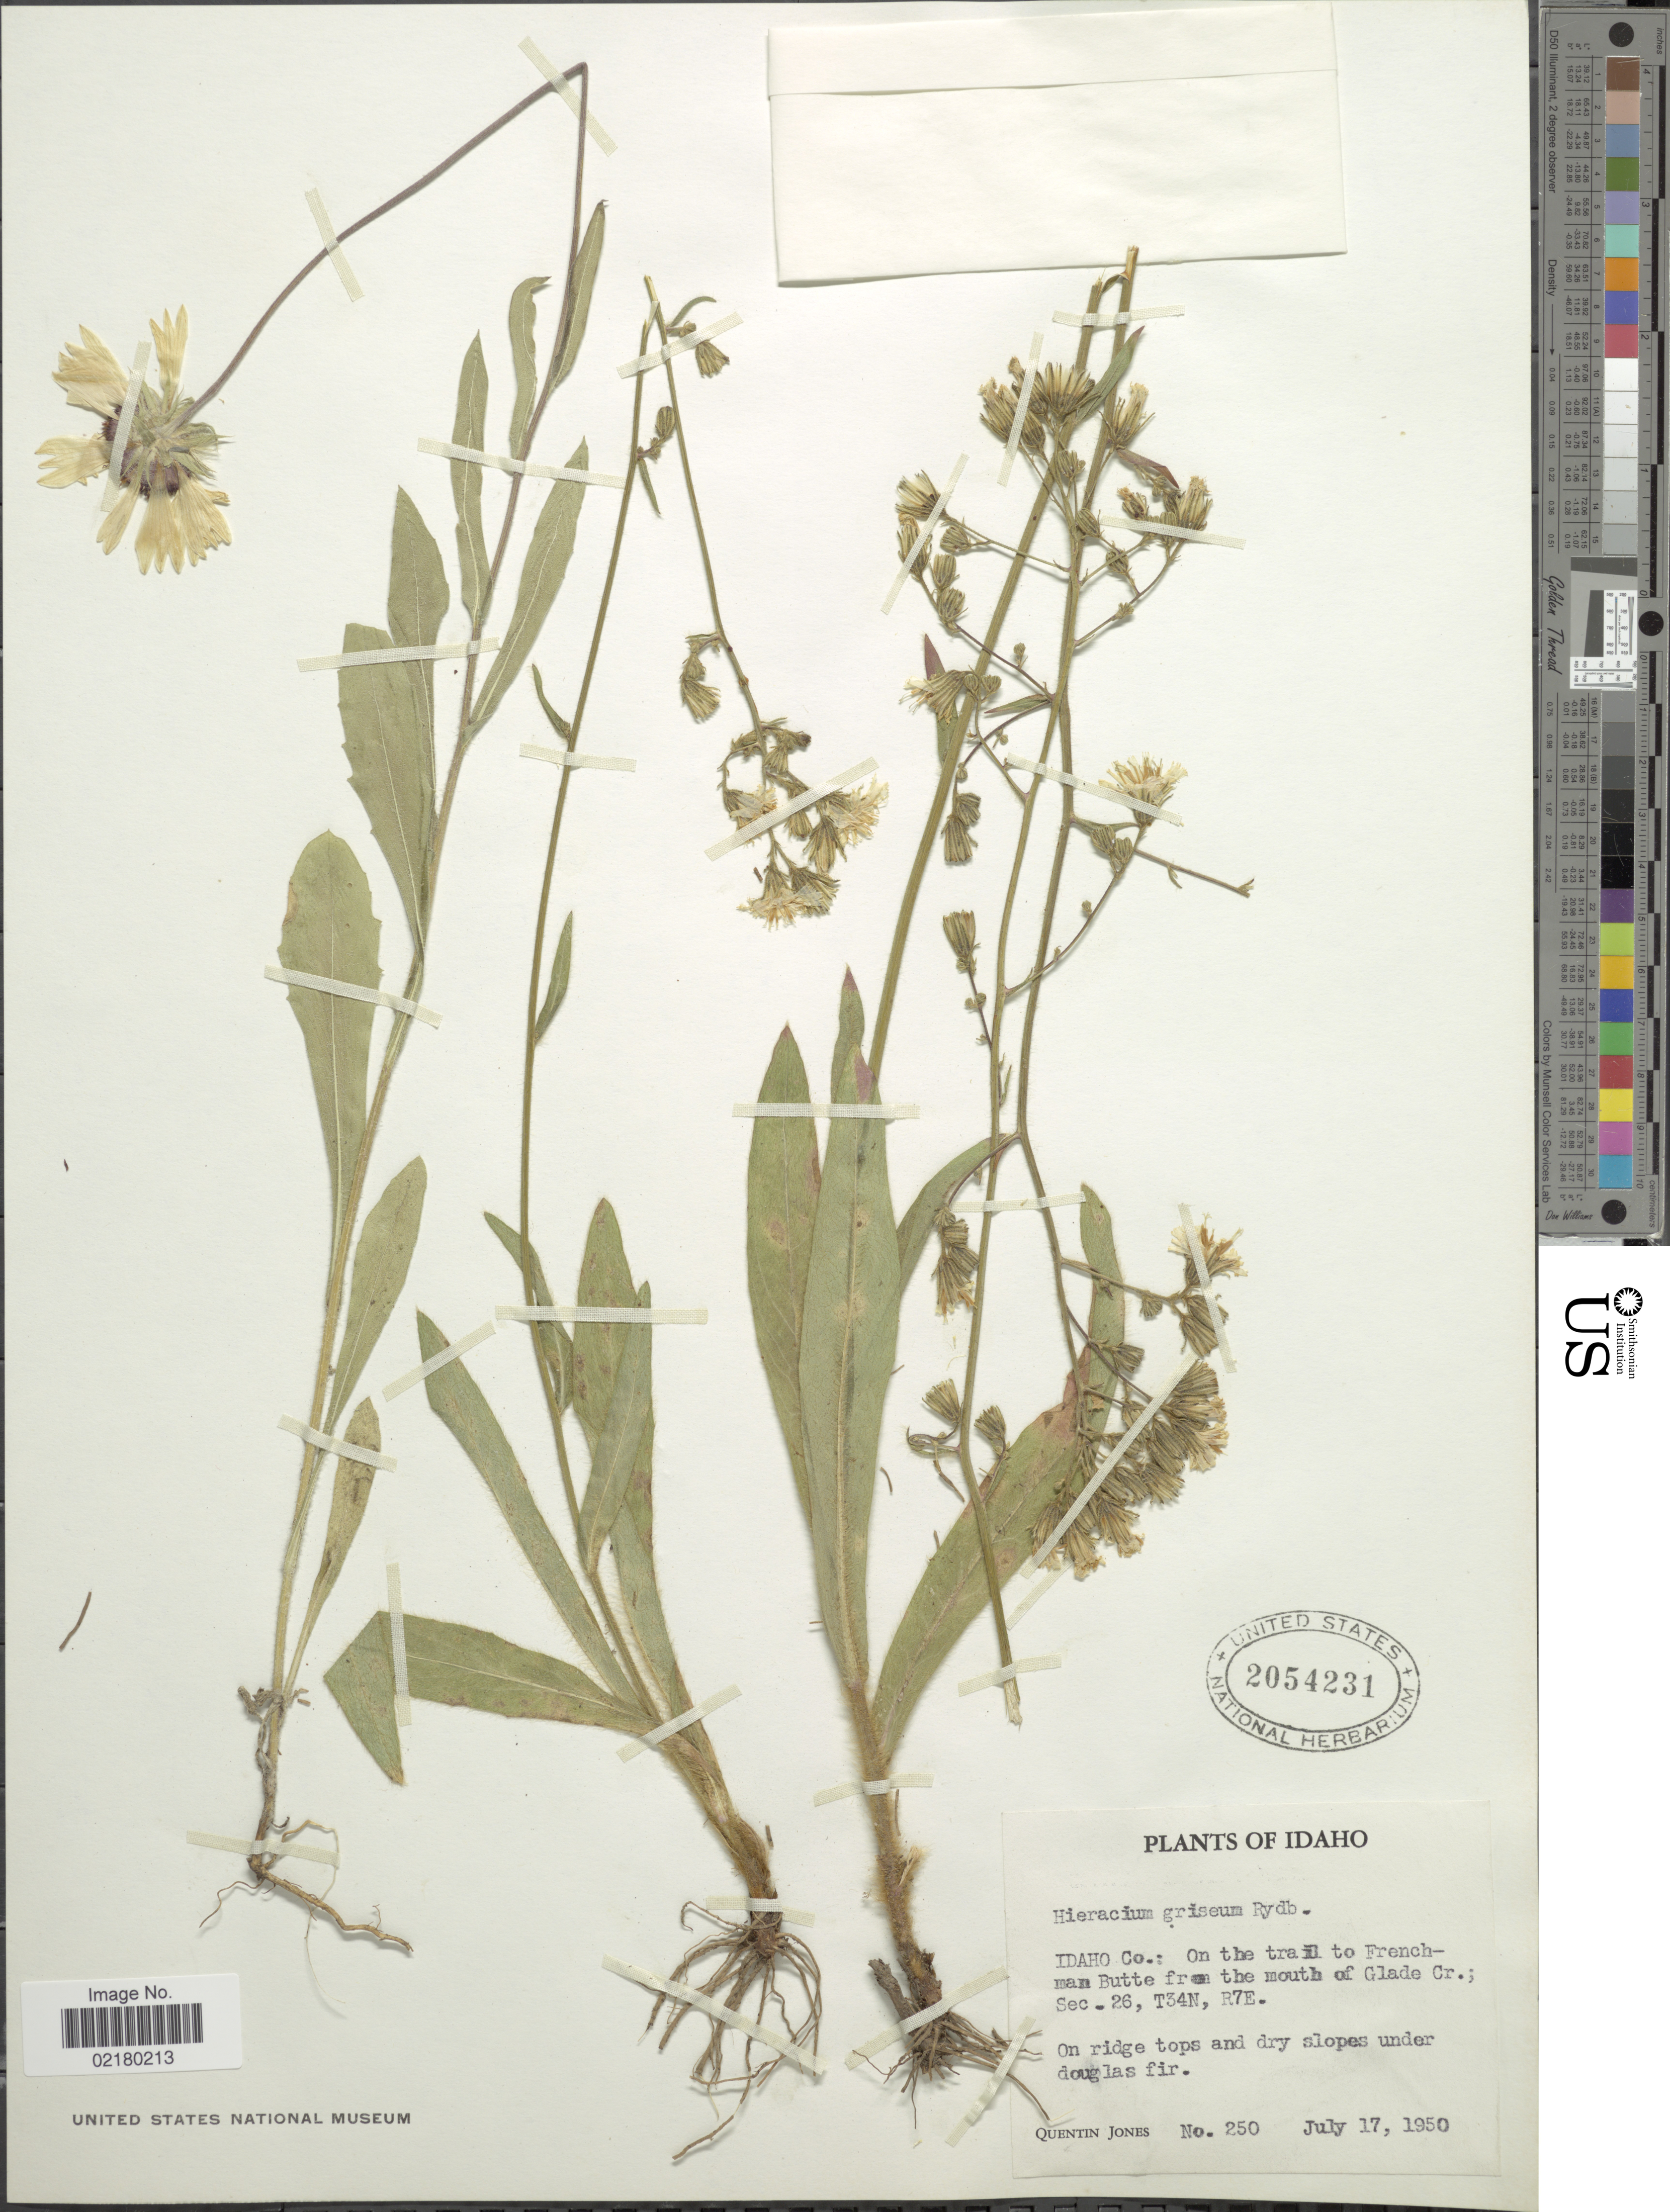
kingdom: Plantae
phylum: Tracheophyta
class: Magnoliopsida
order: Asterales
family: Asteraceae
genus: Hieracium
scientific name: Hieracium griseum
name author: Rydb.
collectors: Q. Jones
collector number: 250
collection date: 1950-07-17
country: United States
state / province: Idaho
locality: On the trail to Frenchman Butte from the mouth of Glade Cr.; Sec _ 26, T34N, R7E, On ridge tops and dry slopes under douglas fir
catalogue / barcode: US 2054231